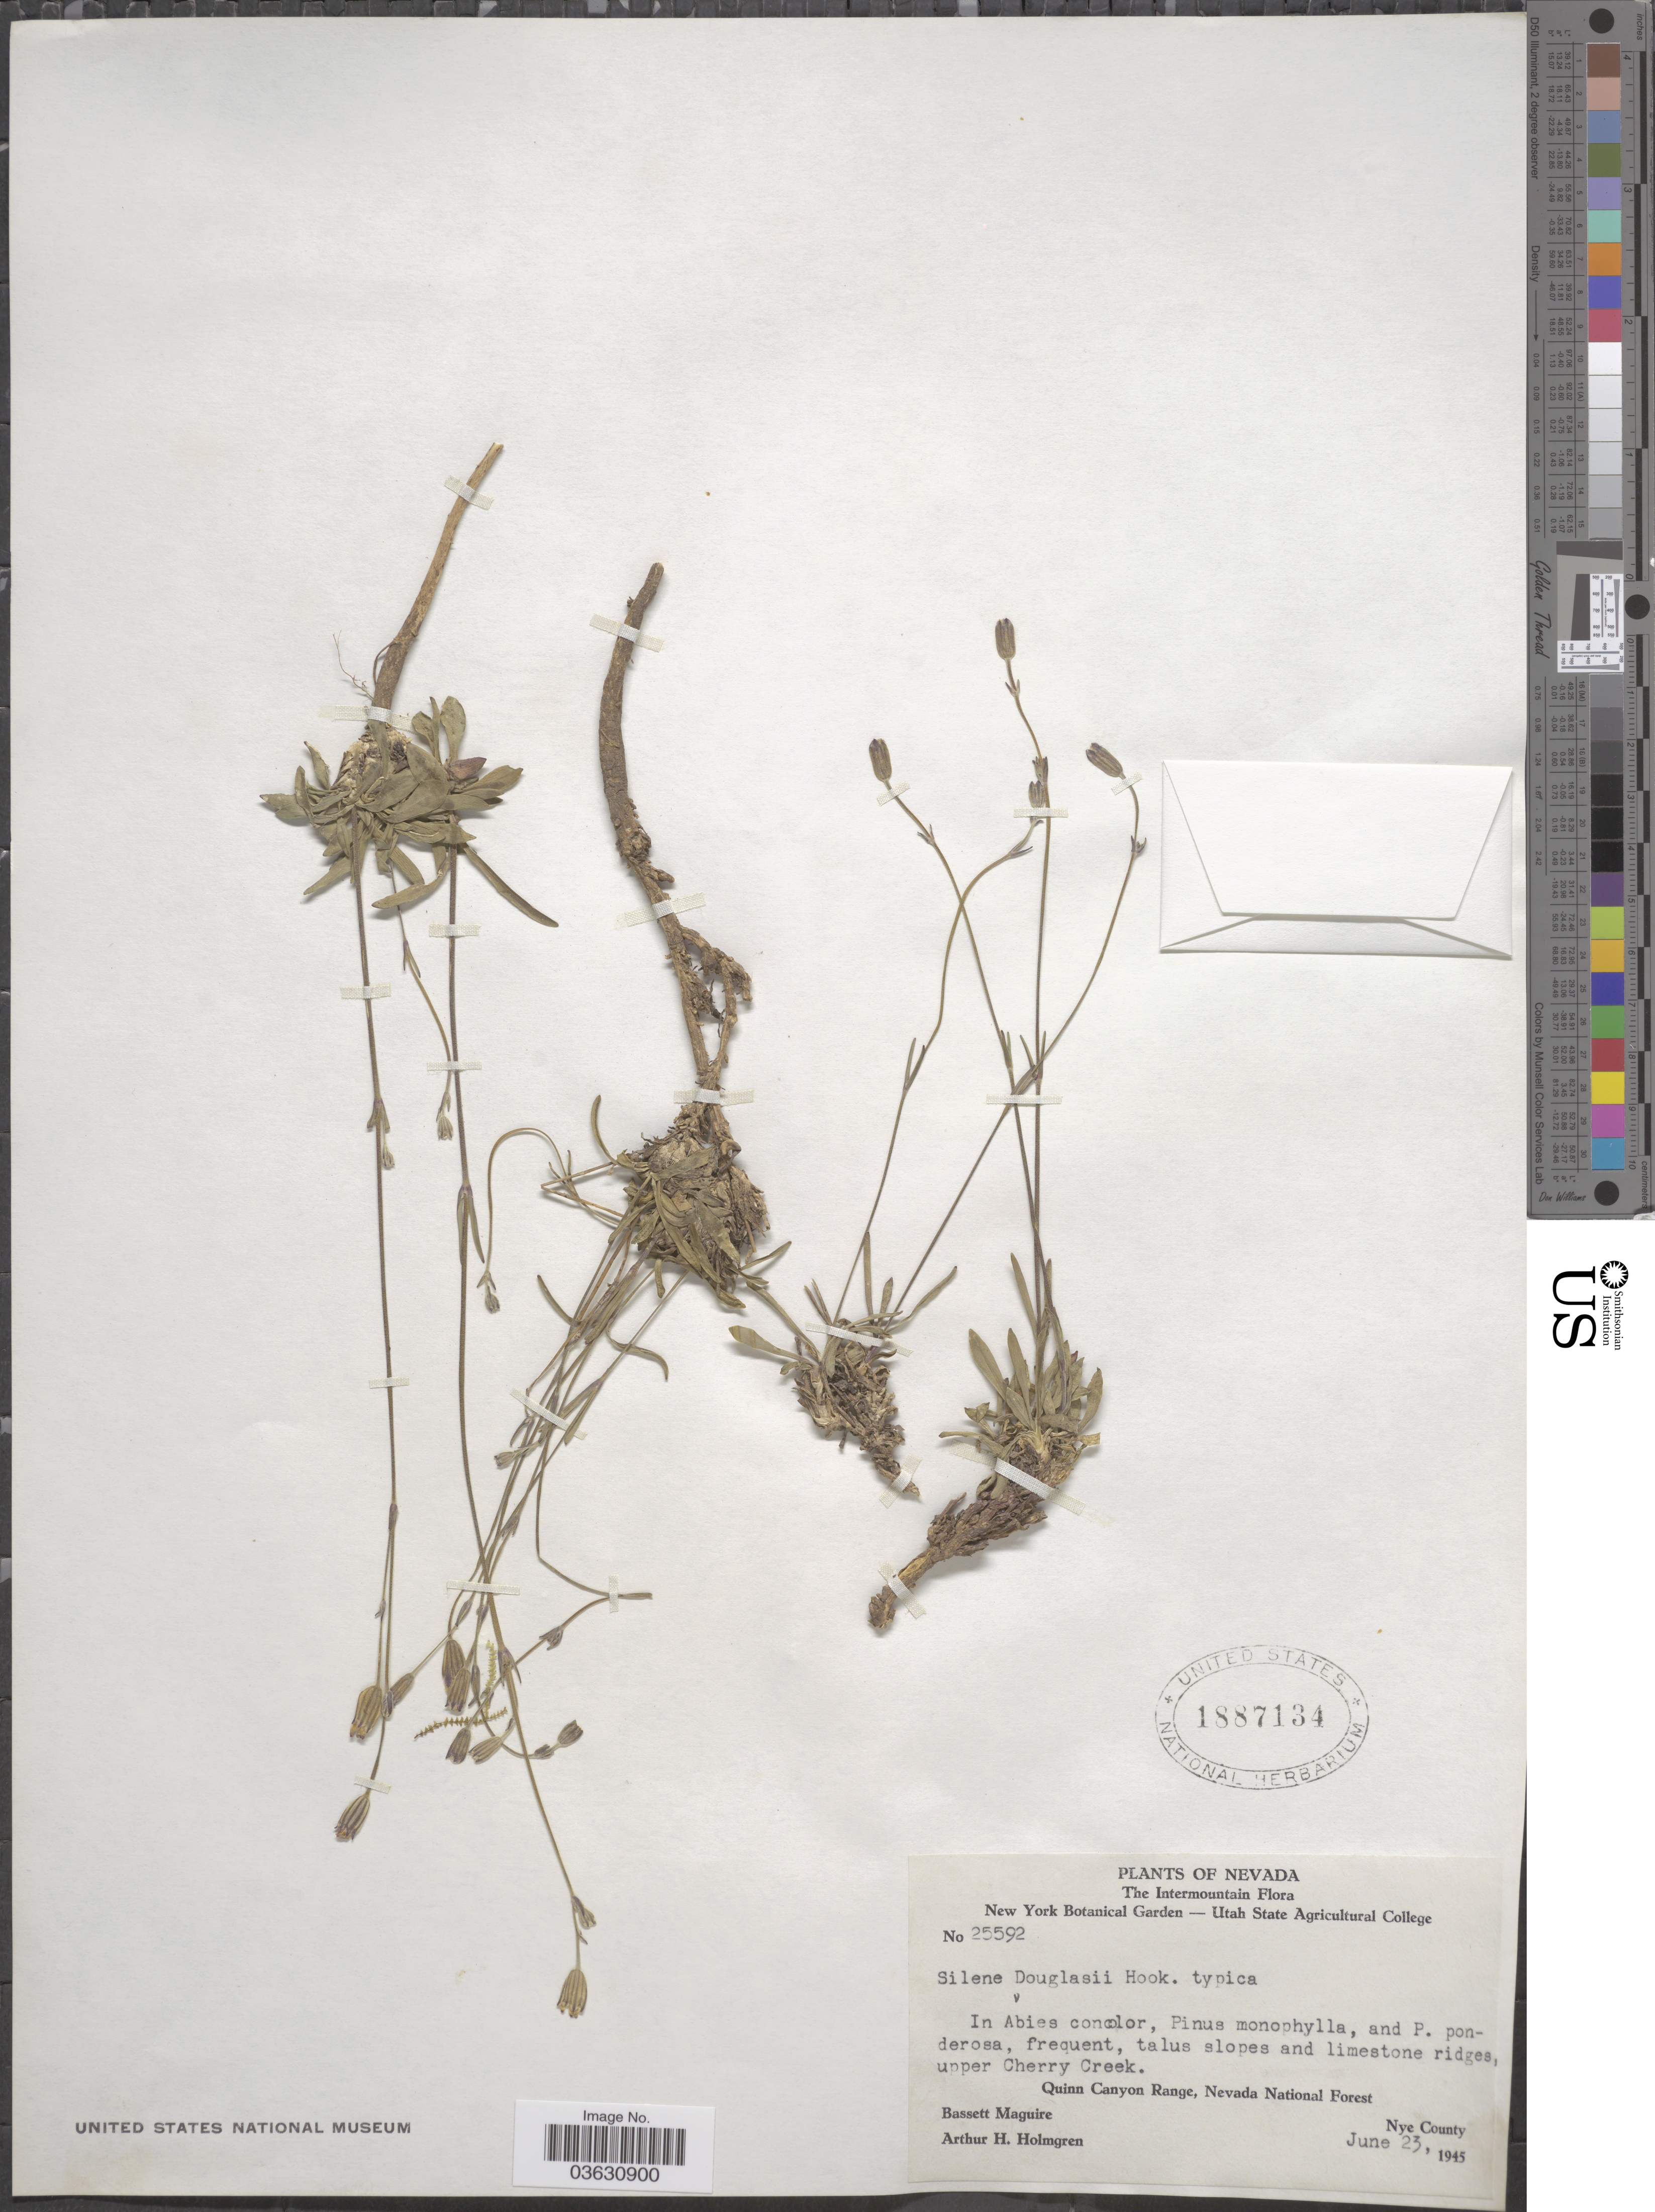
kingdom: Plantae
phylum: Tracheophyta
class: Magnoliopsida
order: Caryophyllales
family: Caryophyllaceae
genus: Silene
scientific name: Silene douglasii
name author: Hook.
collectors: B. Maguire & A. H. Holmgren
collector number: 25592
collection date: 1945-06-23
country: United States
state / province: Nevada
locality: The Intermountain. Upper Cherry Creek. Quinn Canyon Range, Nevada National Forest. Nye County.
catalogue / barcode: US 1887134